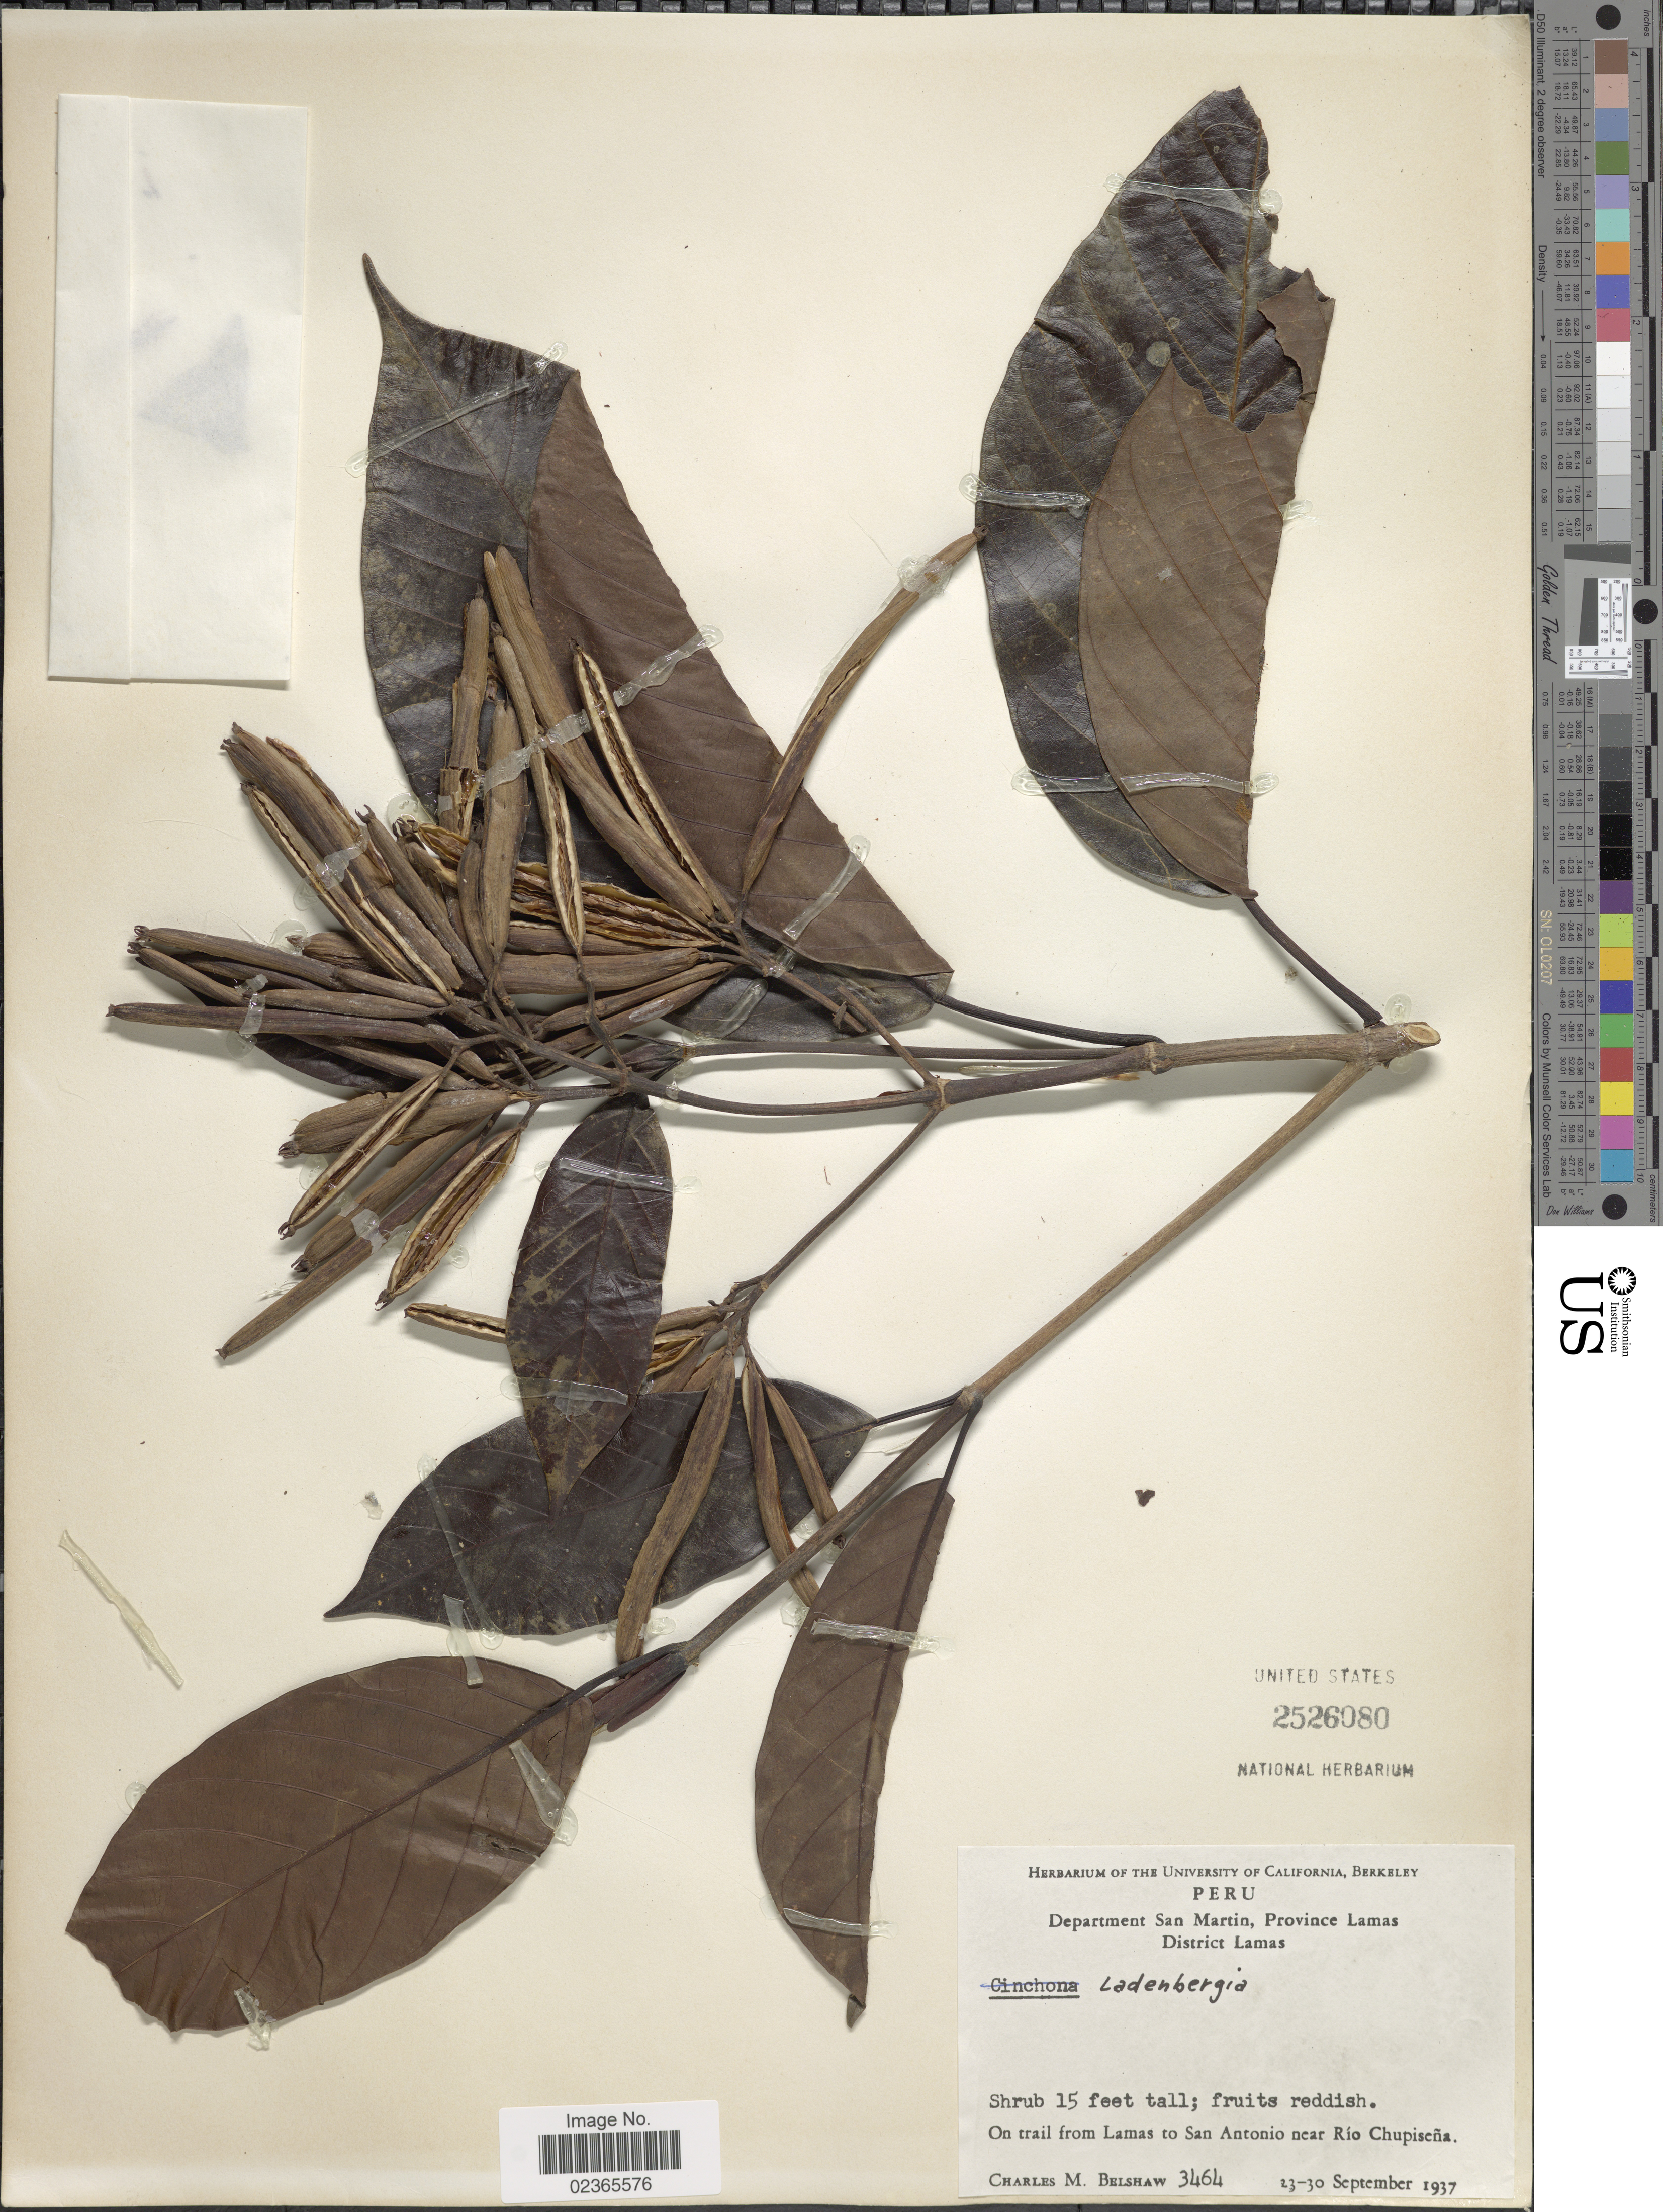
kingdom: Plantae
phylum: Tracheophyta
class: Magnoliopsida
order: Gentianales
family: Rubiaceae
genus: Ladenbergia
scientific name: Ladenbergia sp.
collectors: C. Shaw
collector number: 3464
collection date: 1937-09-23/1937-09-30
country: Peru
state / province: San Martín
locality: Province Lamas, District Lamas, On trail from Lamas to San Antonio near Rio Chupisena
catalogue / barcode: US 2526080